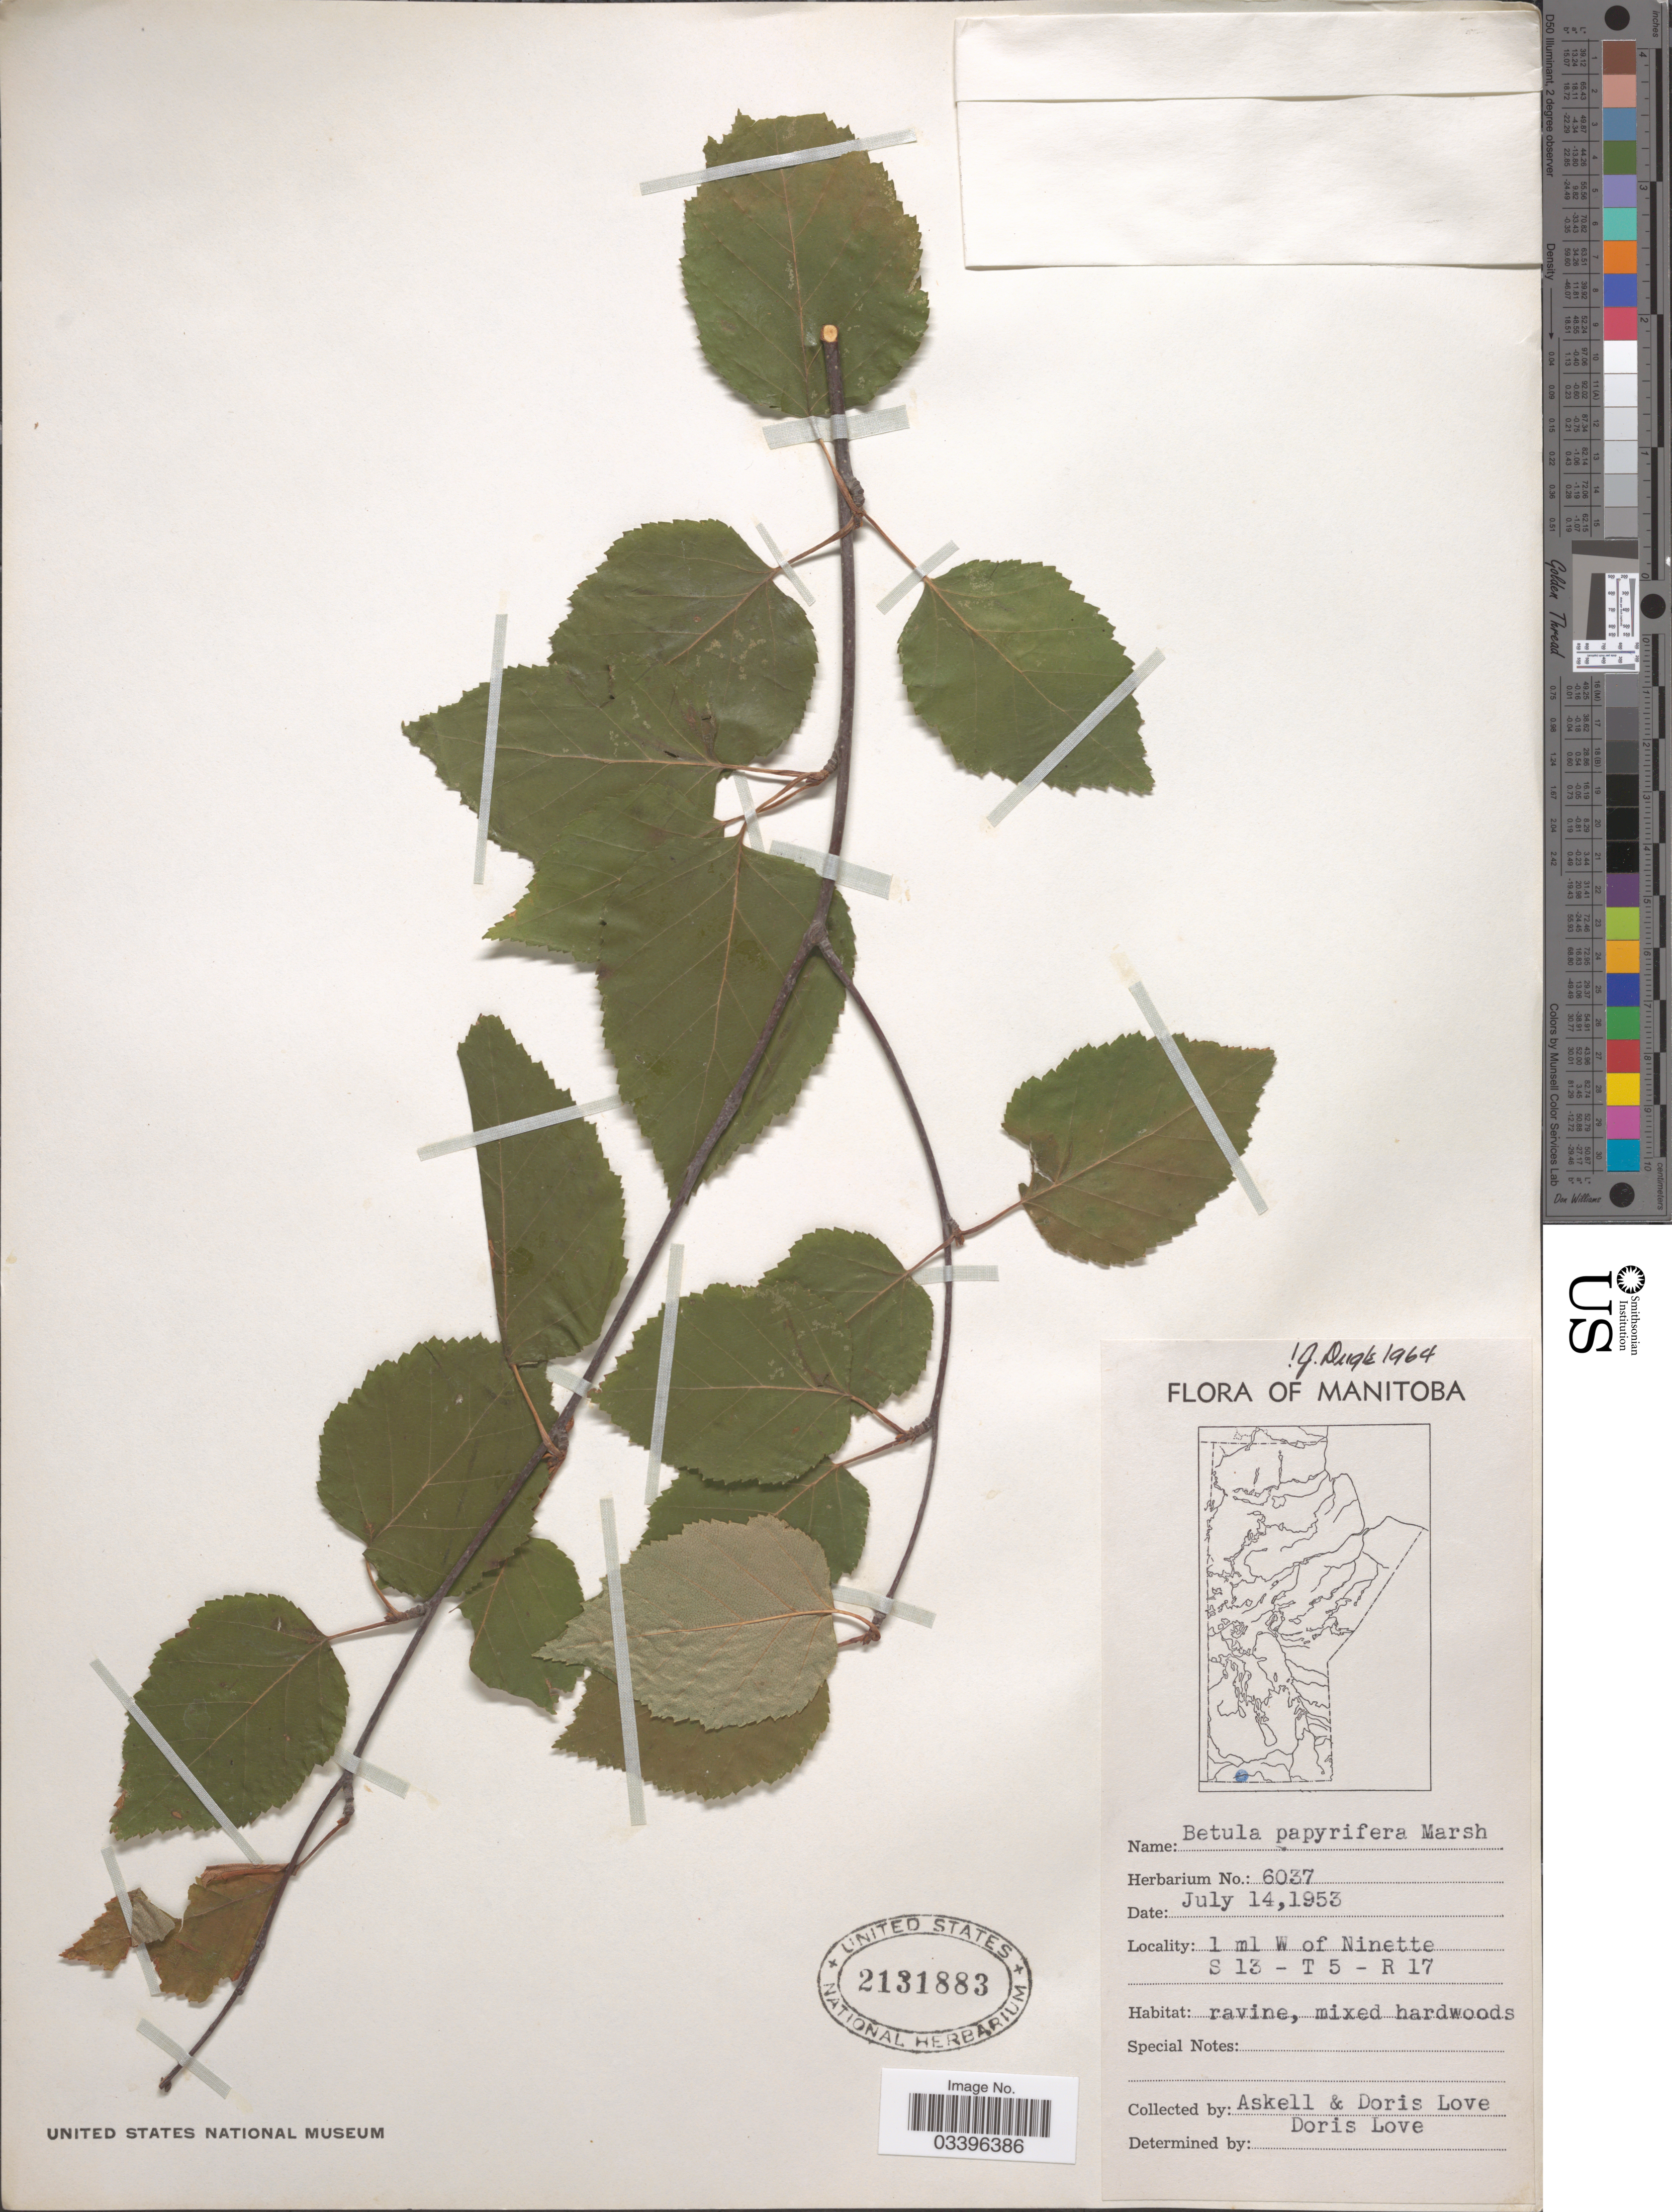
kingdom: Plantae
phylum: Tracheophyta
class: Magnoliopsida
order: Fagales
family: Betulaceae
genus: Betula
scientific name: Betula papyrifera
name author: Marshall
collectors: Á. Löve & D. Löve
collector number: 6037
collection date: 1953-07-14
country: Canada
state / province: Manitoba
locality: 1 ml W of Ninette S 13 - T 5 - R 17.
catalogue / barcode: US 2131883